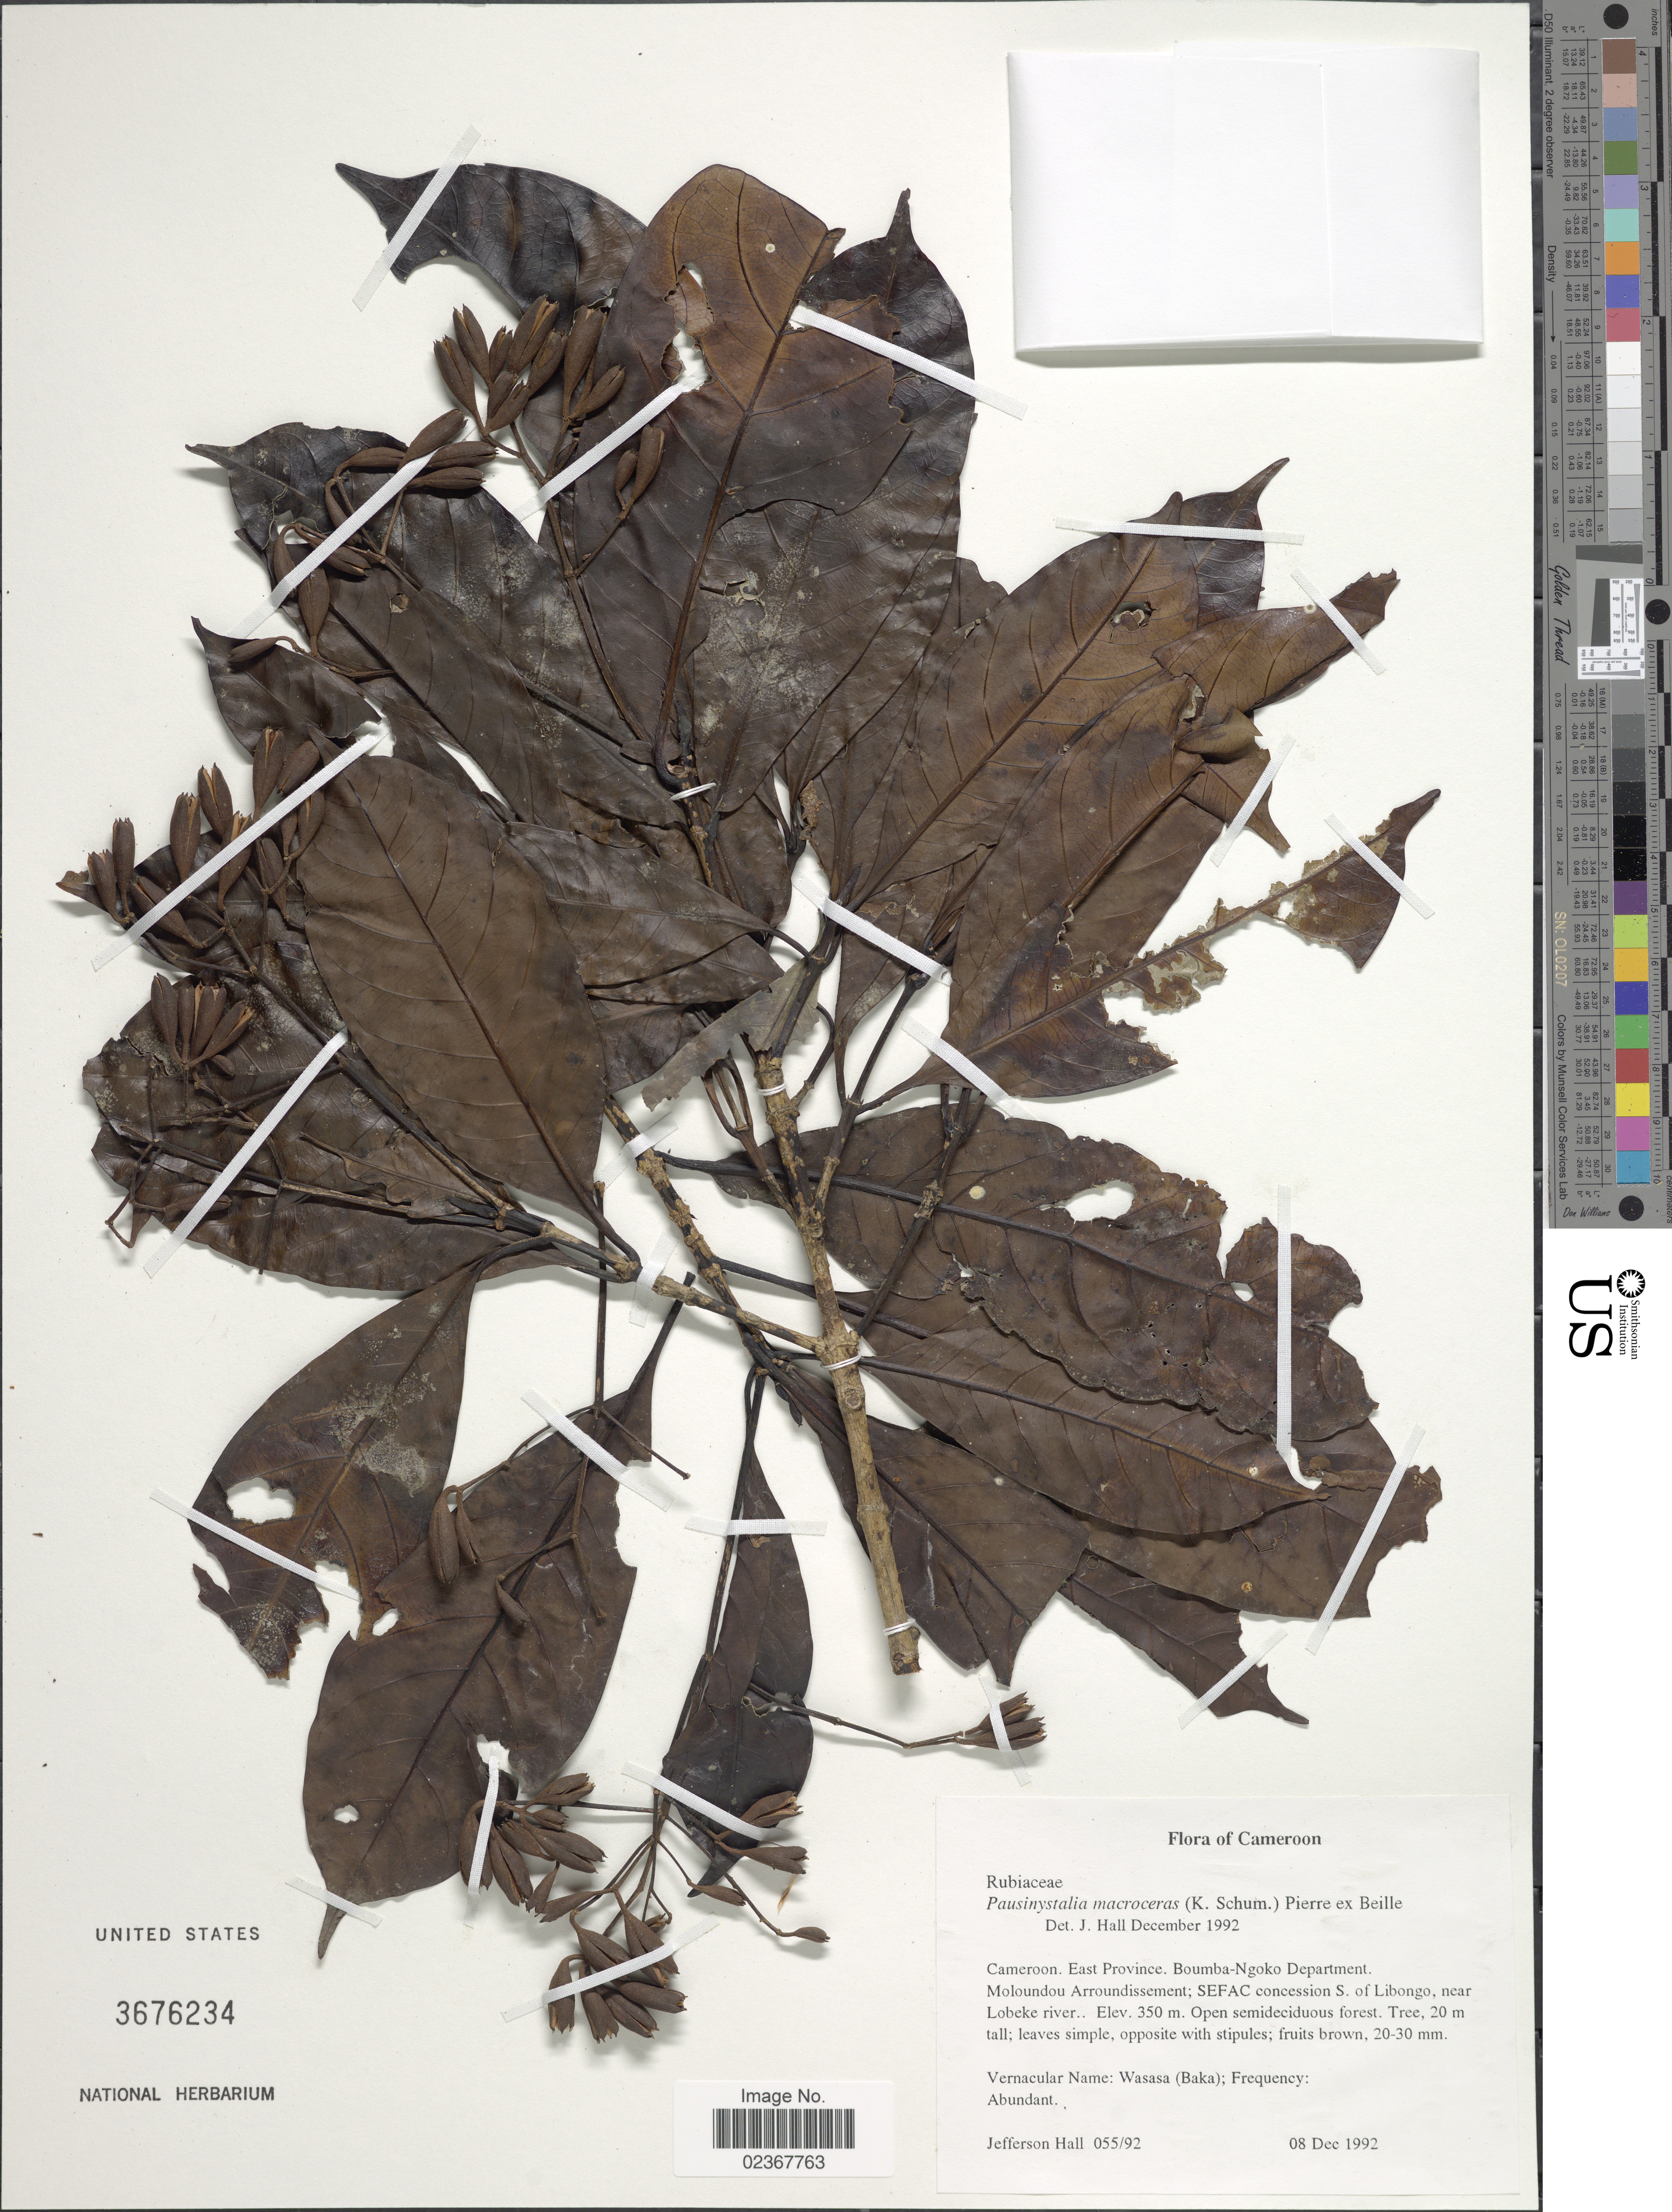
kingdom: Plantae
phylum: Tracheophyta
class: Magnoliopsida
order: Gentianales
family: Rubiaceae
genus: Pausinystalia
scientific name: Pausinystalia macroceras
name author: (K. Schum.) Pierre ex Beille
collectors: J. Hall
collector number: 055/92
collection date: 1992-12-08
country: Cameroon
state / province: Est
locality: East Province. Boumba-Ngoko Department. Moloundou Arroundissement; SEFAC concession S. of Libongo, near Lobeke river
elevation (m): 350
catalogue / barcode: US 3676234